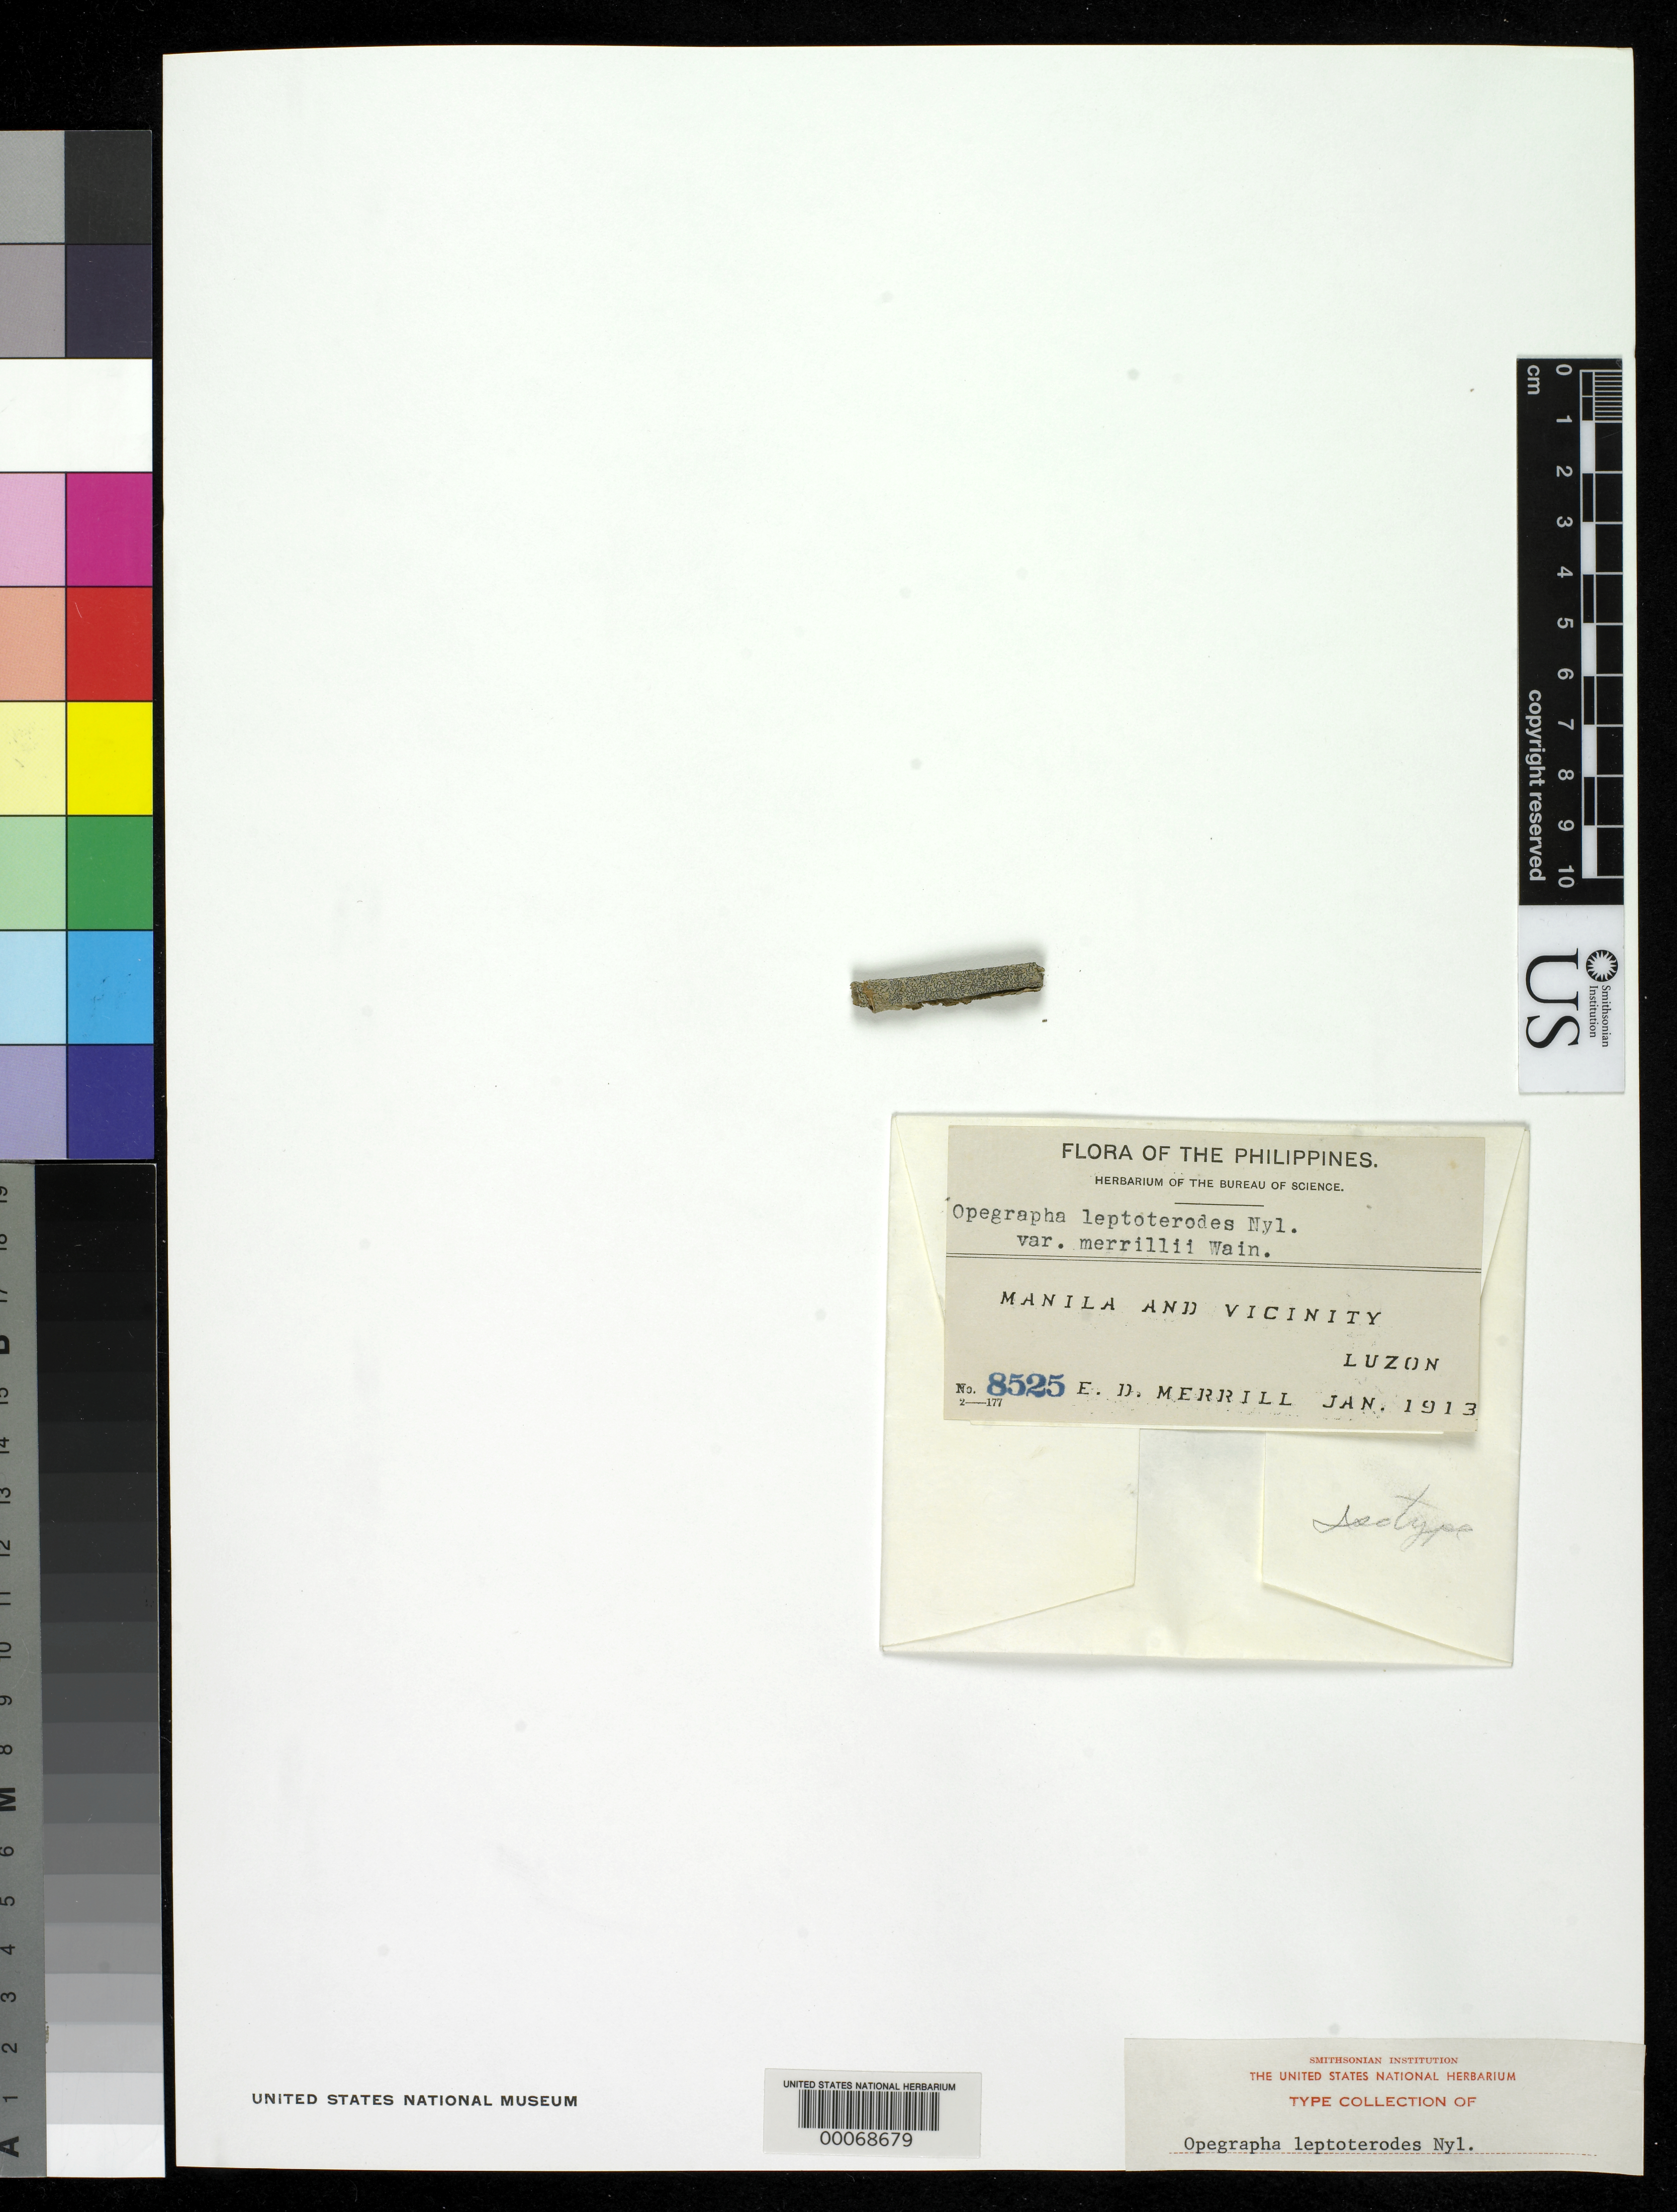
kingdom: Fungi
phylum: Ascomycota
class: Arthoniomycetes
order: Arthoniales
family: Opegraphaceae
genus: Opegrapha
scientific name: Opegrapha leptoterodes var. merrillii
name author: Vain.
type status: Isotype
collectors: E. D. Merrill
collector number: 8525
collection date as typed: Jan 1913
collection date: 1913-01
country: Philippines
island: Luzon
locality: Manila & vicinity.